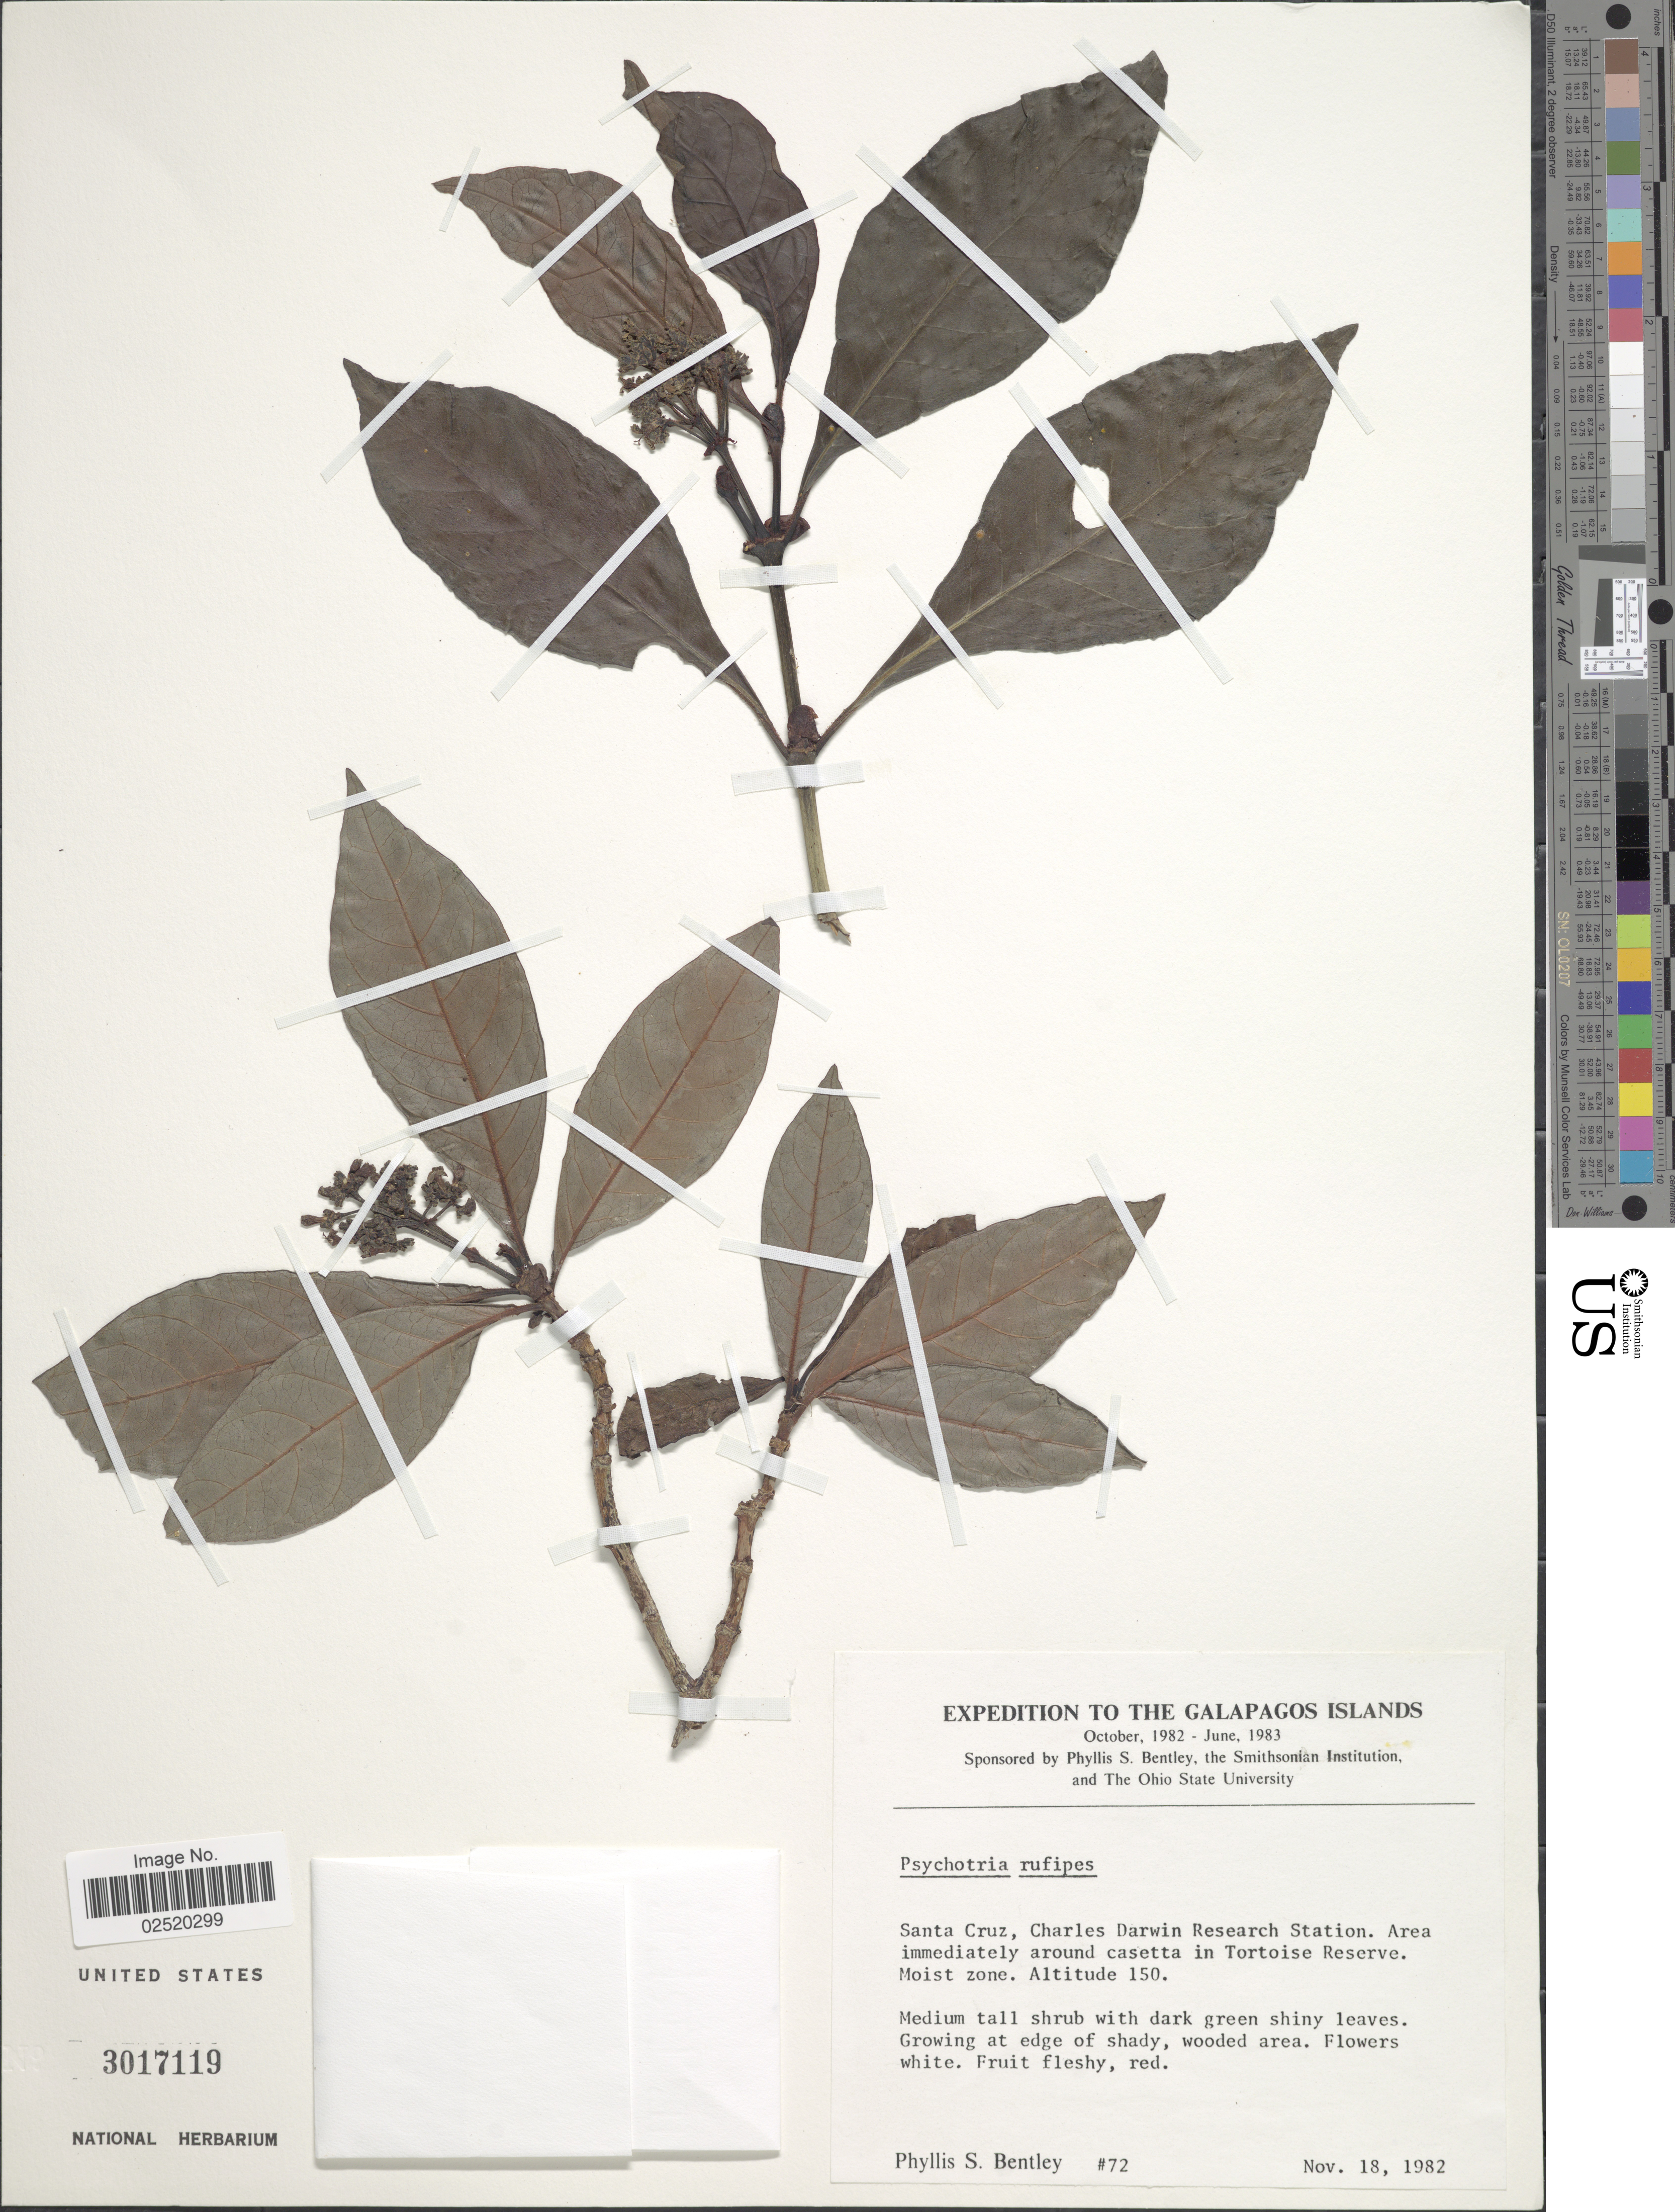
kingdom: Plantae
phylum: Tracheophyta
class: Magnoliopsida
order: Gentianales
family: Rubiaceae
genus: Psychotria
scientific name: Psychotria rufipes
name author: Hook. f.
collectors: P. S. Bentley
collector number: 72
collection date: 1982-11-18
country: Ecuador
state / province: Colón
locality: The Galapagos Islands, Santa Cruz, Charles Darwin Research Station, Area immediately around casetta in Tortoise Reserve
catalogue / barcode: US 3017119